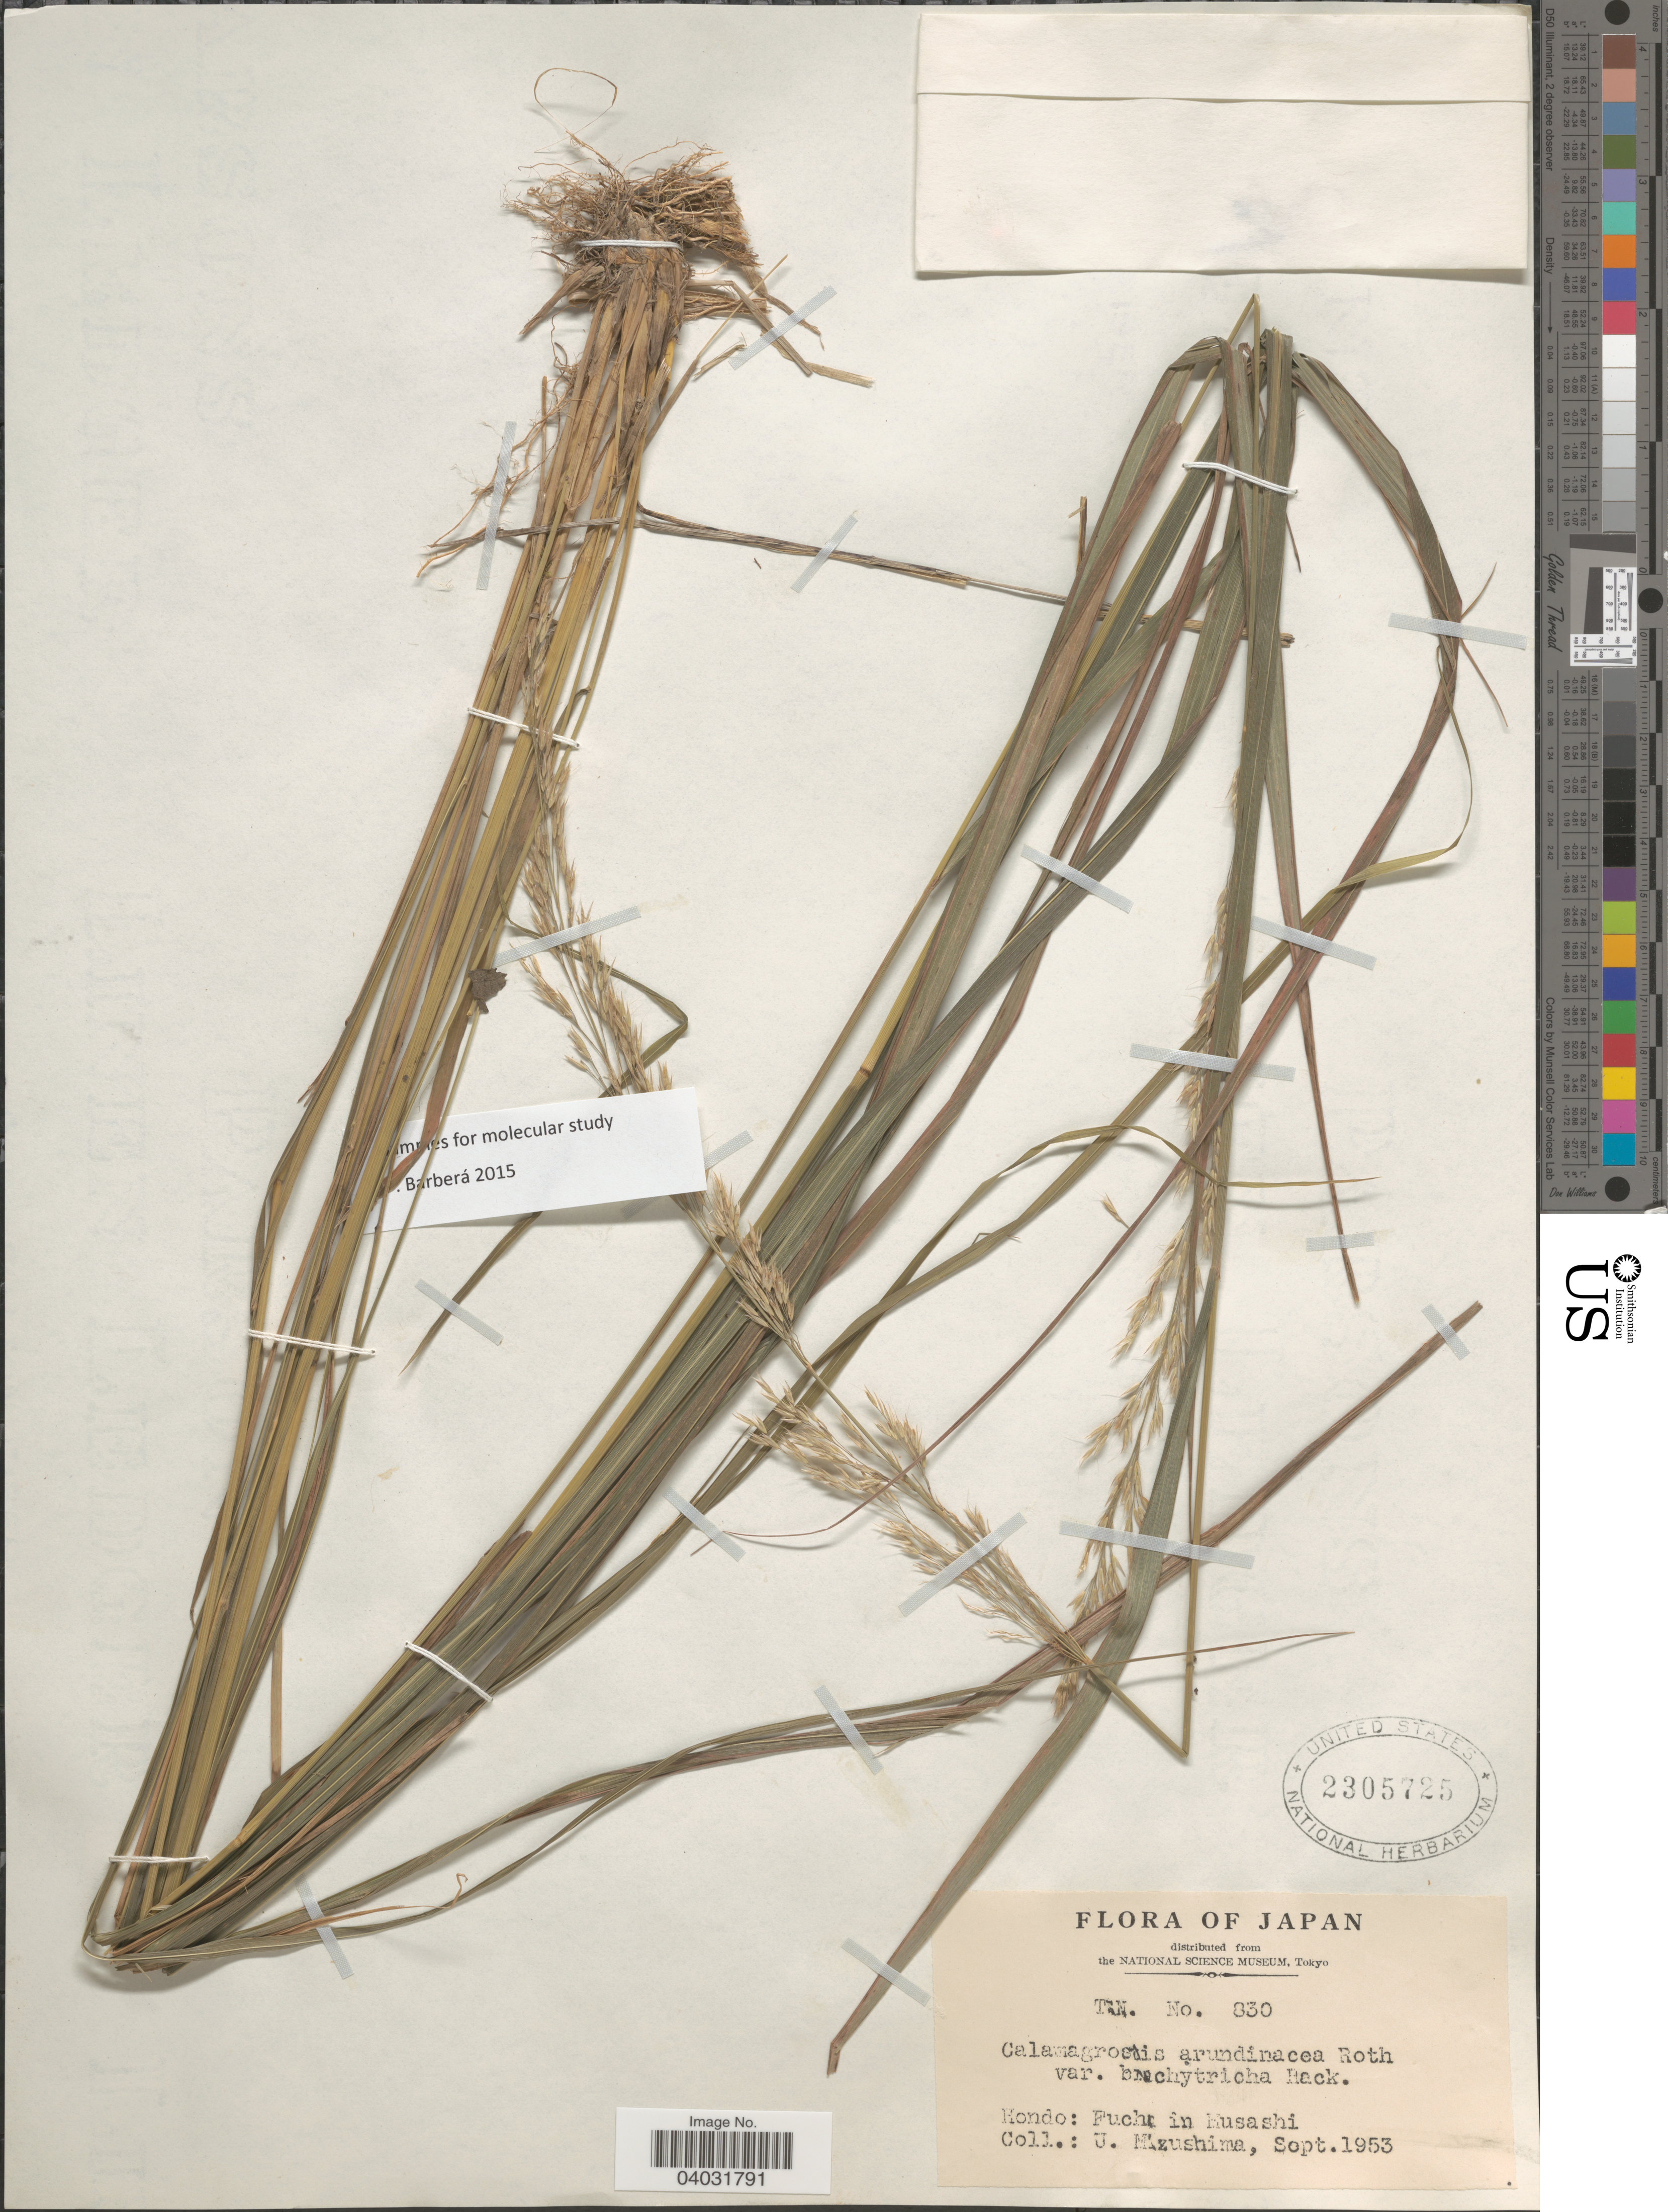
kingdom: Plantae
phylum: Tracheophyta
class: Liliopsida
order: Poales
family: Poaceae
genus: Calamagrostis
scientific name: Calamagrostis arundinacea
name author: (L.) Roth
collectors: U. Mizushima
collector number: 830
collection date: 1953-09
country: Japan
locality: Hondo: Fuchi [interpreted] in Musashi.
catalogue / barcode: US 2305725